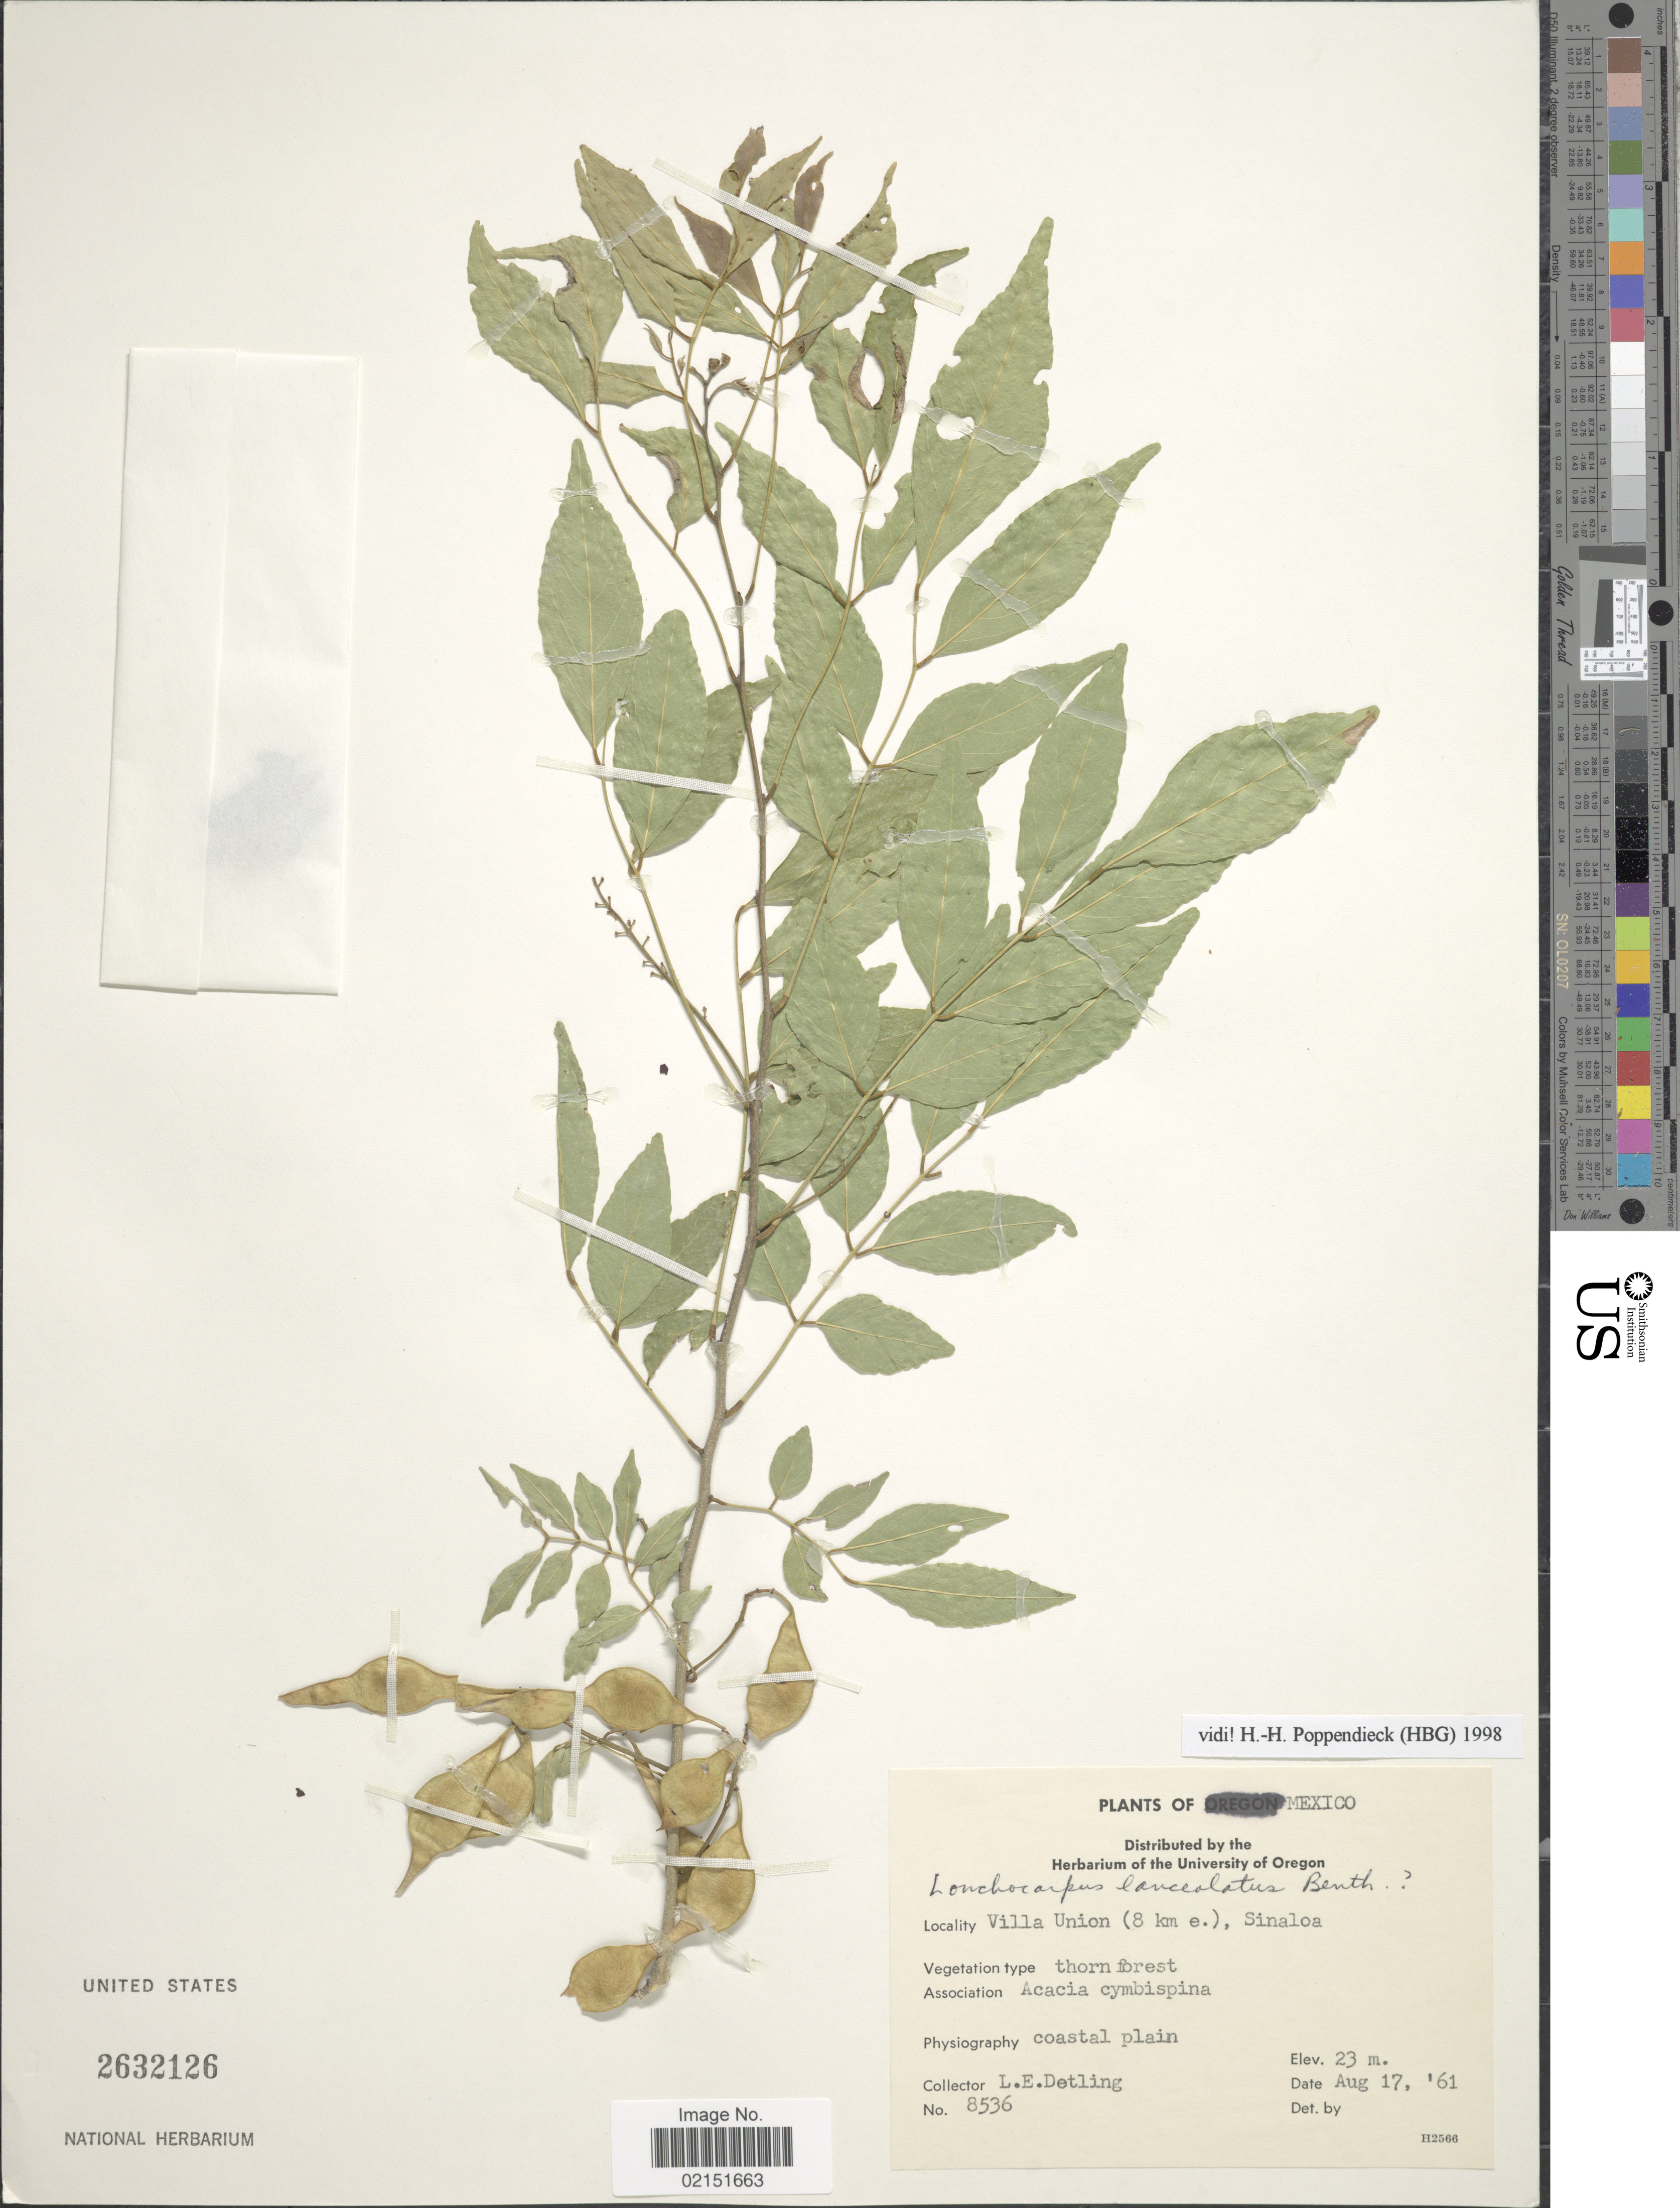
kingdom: Plantae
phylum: Tracheophyta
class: Magnoliopsida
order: Fabales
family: Fabaceae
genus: Lonchocarpus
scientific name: Lonchocarpus lanceolatus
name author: Benth.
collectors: L. E. Detling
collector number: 8536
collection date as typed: Transcribed d/m/y: 17/8/61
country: Mexico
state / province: Sinaloa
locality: Villa Union (8 km e.), Sinaloa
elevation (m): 23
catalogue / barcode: US 2632126